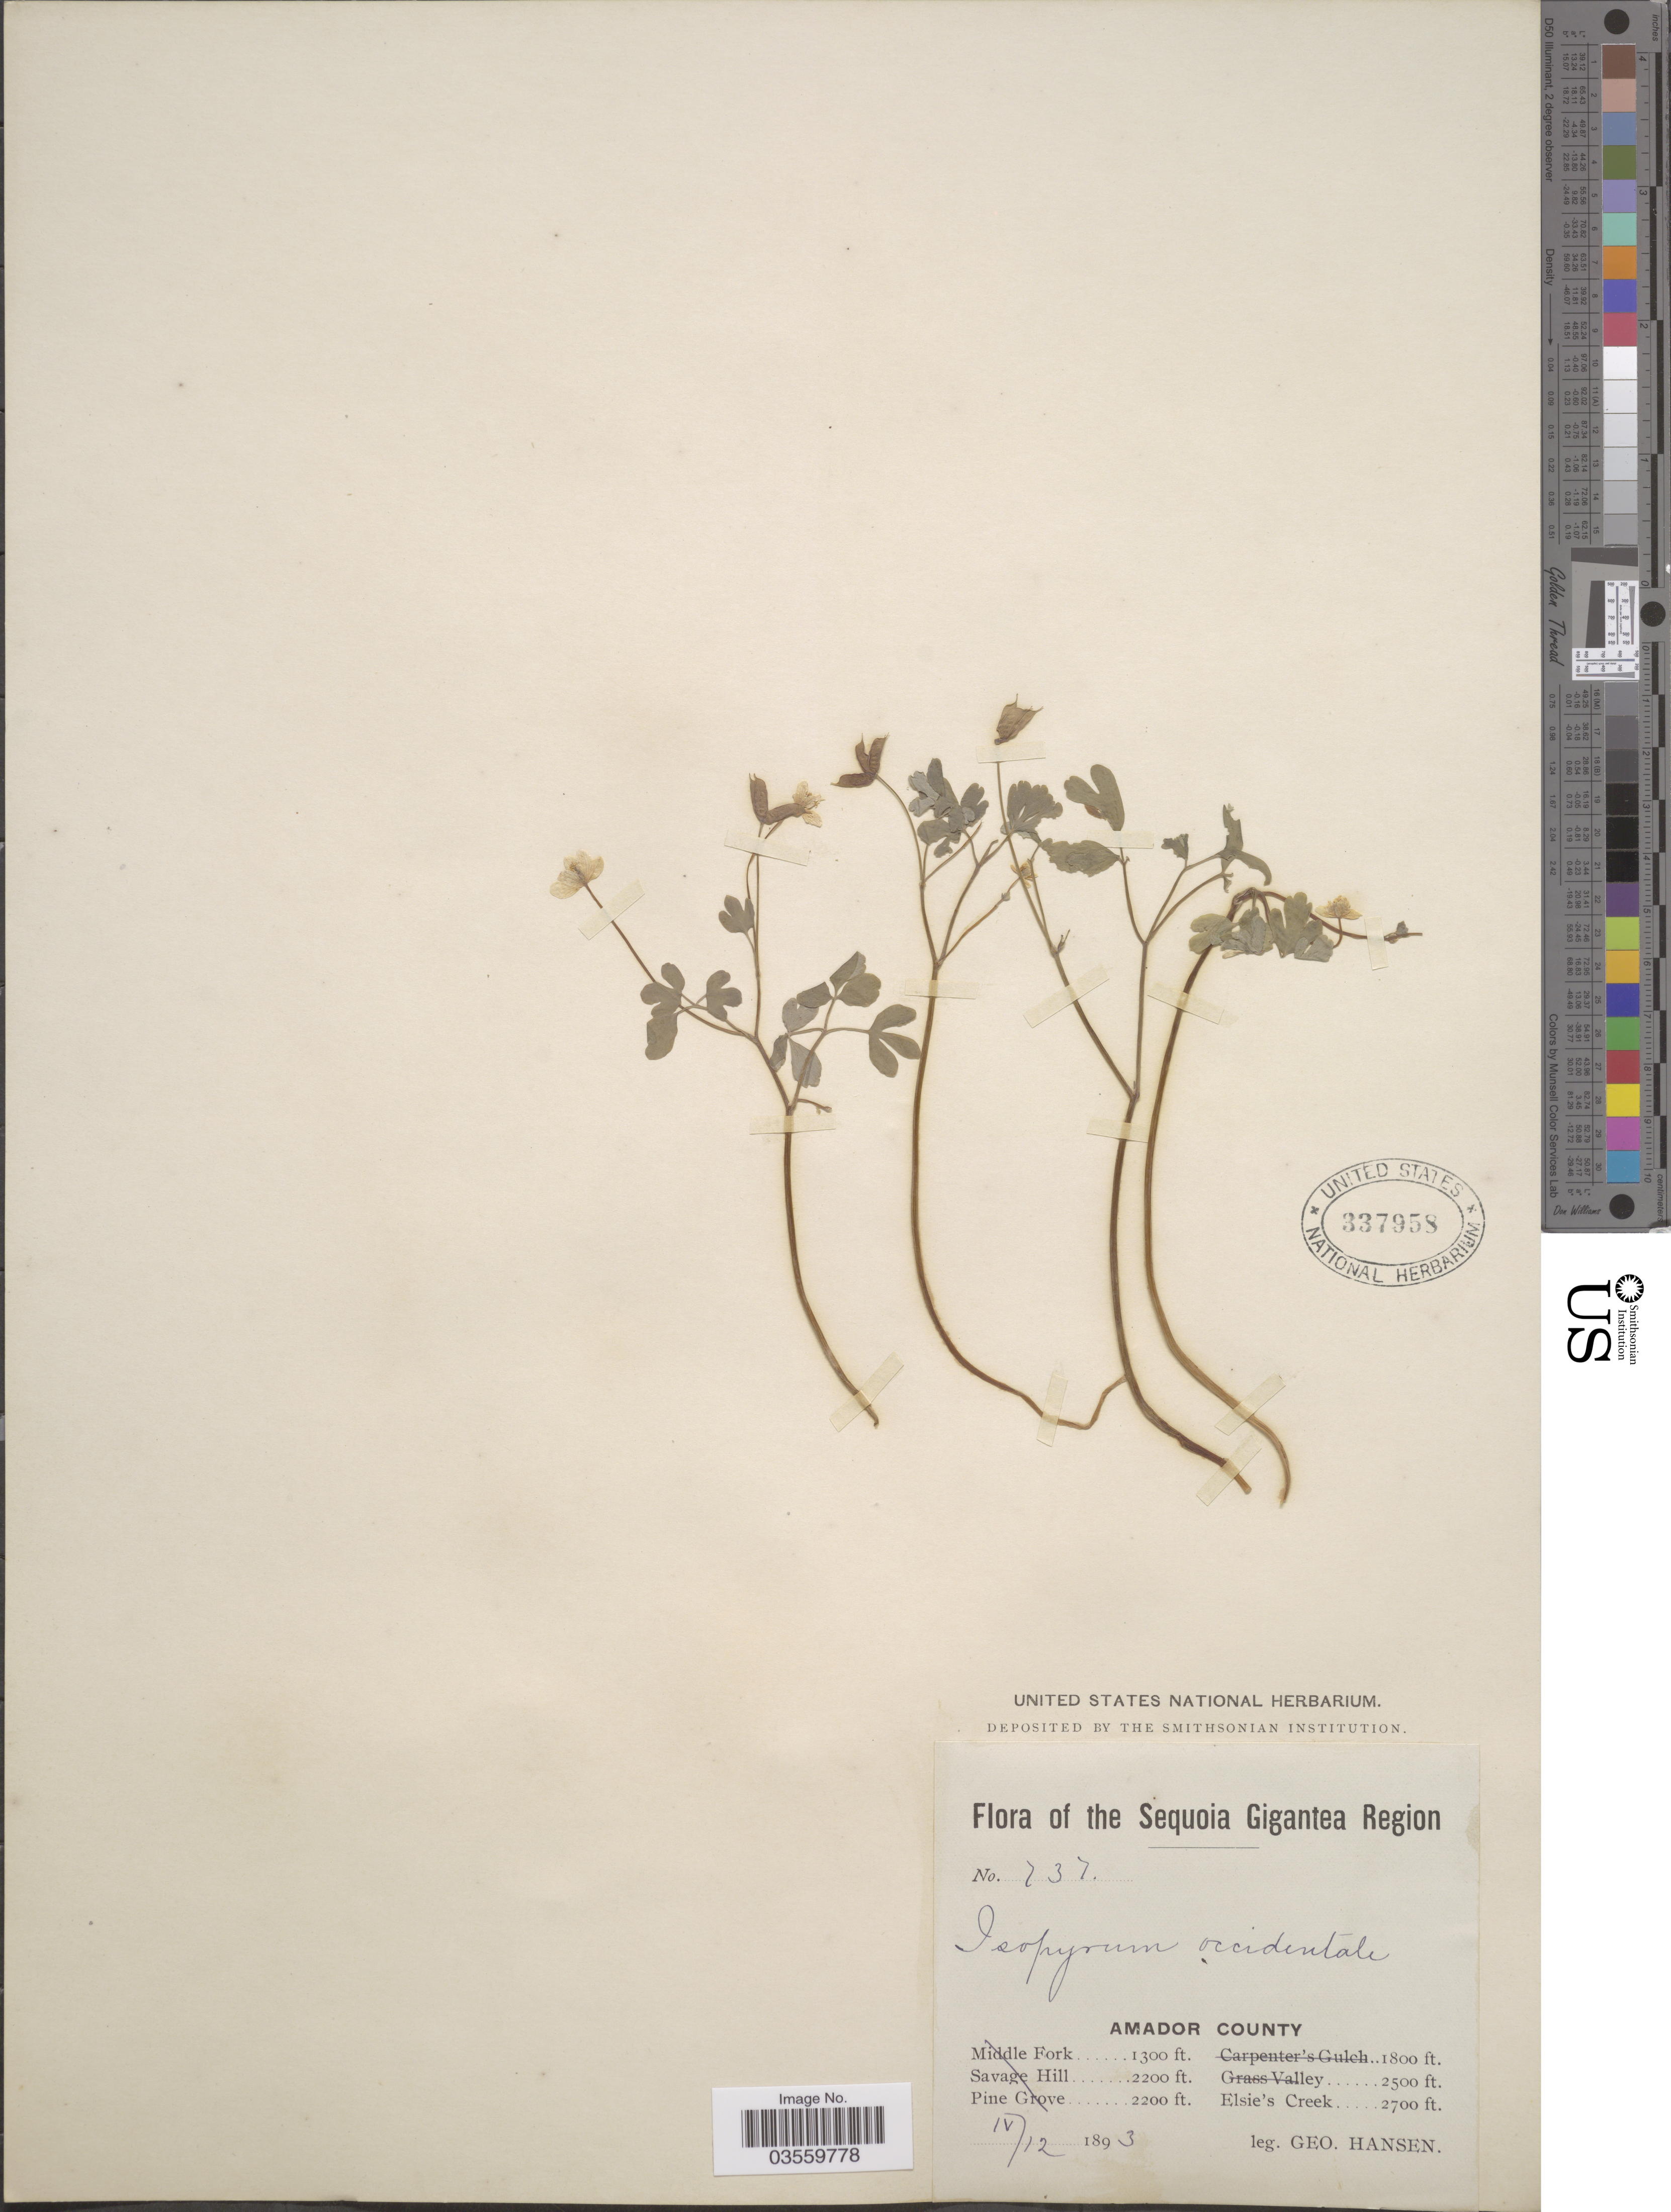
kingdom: Plantae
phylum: Tracheophyta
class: Magnoliopsida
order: Ranunculales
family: Ranunculaceae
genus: Enemion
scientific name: Enemion occidentale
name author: (Hook. & Arn.) J.R. Drumm. & Hutch.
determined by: Strong, Mark T., (BOT), Smithsonian Institution - National Museum of Natural History (UNITED STATES)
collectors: G. Hansen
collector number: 737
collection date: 1893-04-12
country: United States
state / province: California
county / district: Amador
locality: The Sequoia Gigantea Region. Amador County. Elsie's Creek.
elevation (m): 823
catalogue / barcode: US 337958